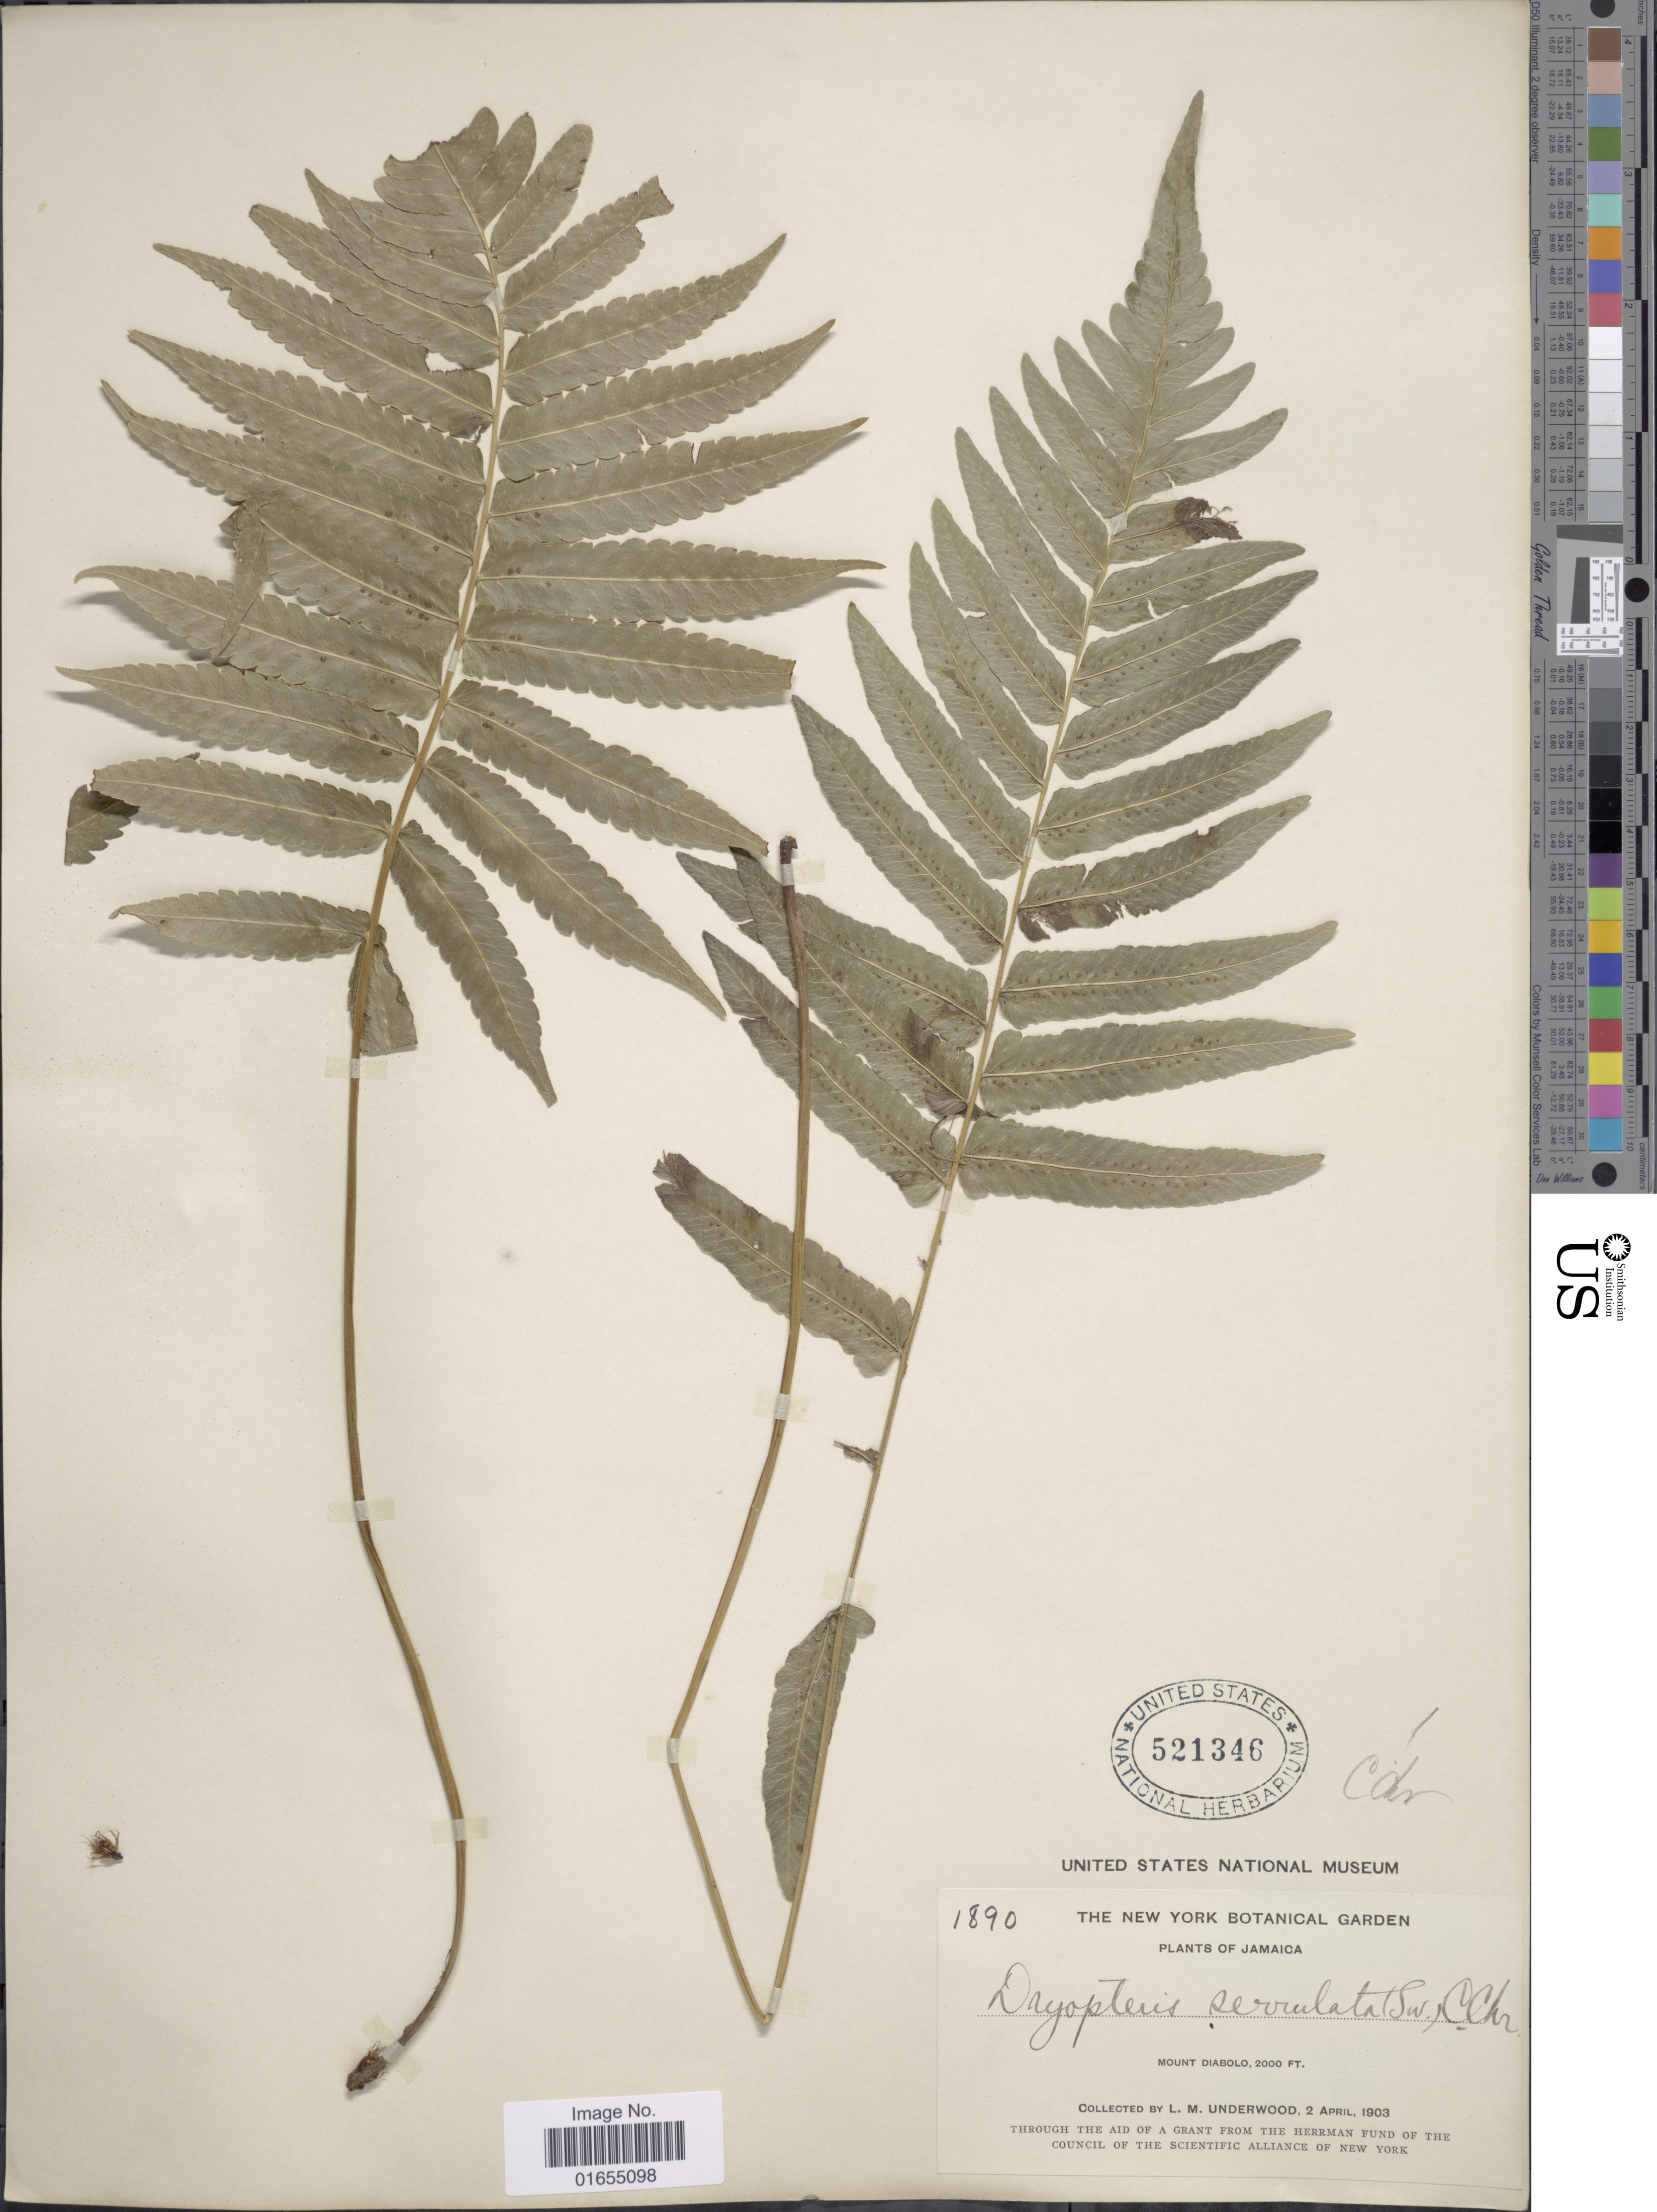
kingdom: Plantae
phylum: Tracheophyta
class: Polypodiopsida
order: Polypodiales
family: Thelypteridaceae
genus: Goniopteris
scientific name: Goniopteris serrulata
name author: (Sw.) J. Sm.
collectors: L. M. Underwood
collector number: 1890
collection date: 1903-04-02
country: Jamaica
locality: Mount Diabolo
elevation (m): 610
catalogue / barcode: US 521346